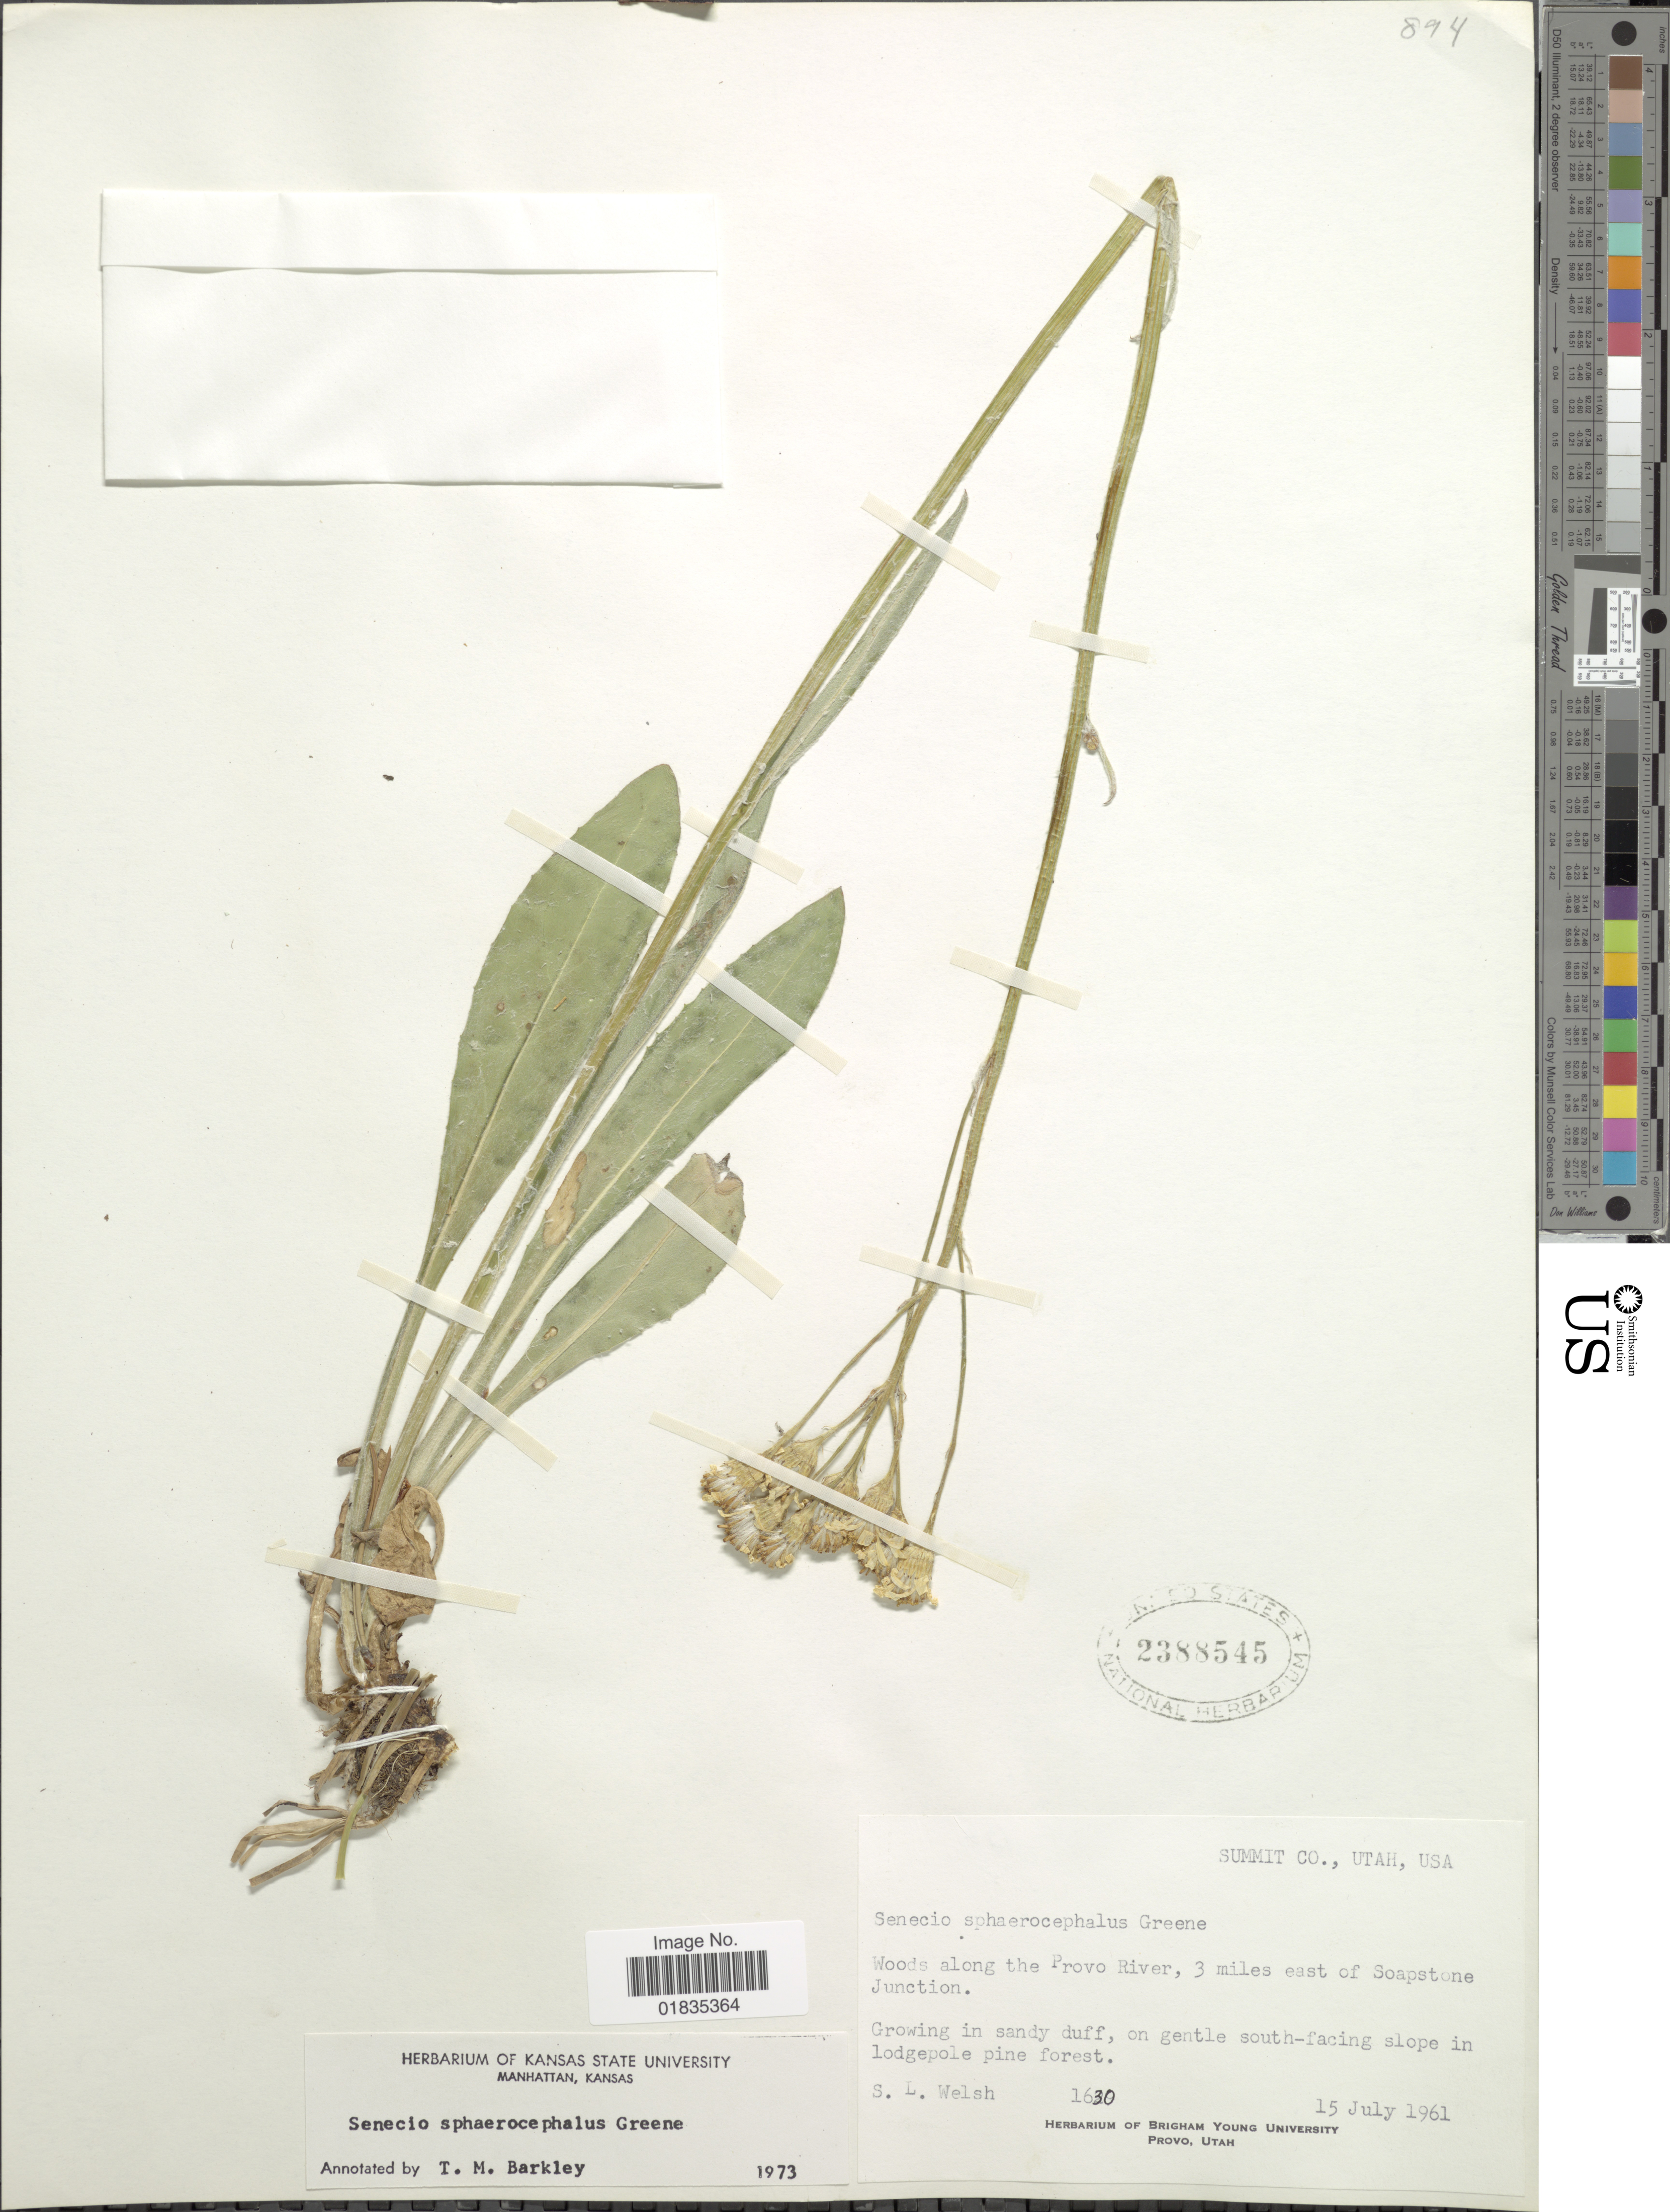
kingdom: Plantae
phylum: Tracheophyta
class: Magnoliopsida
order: Asterales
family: Asteraceae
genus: Senecio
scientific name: Senecio sphaerocephalus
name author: Greene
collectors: S. Welsh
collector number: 1630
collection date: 1961-07-15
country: United States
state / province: Utah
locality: Summit Co., woods along the Provo River, 3 miles east of Soapstone Junction.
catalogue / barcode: US 2388545